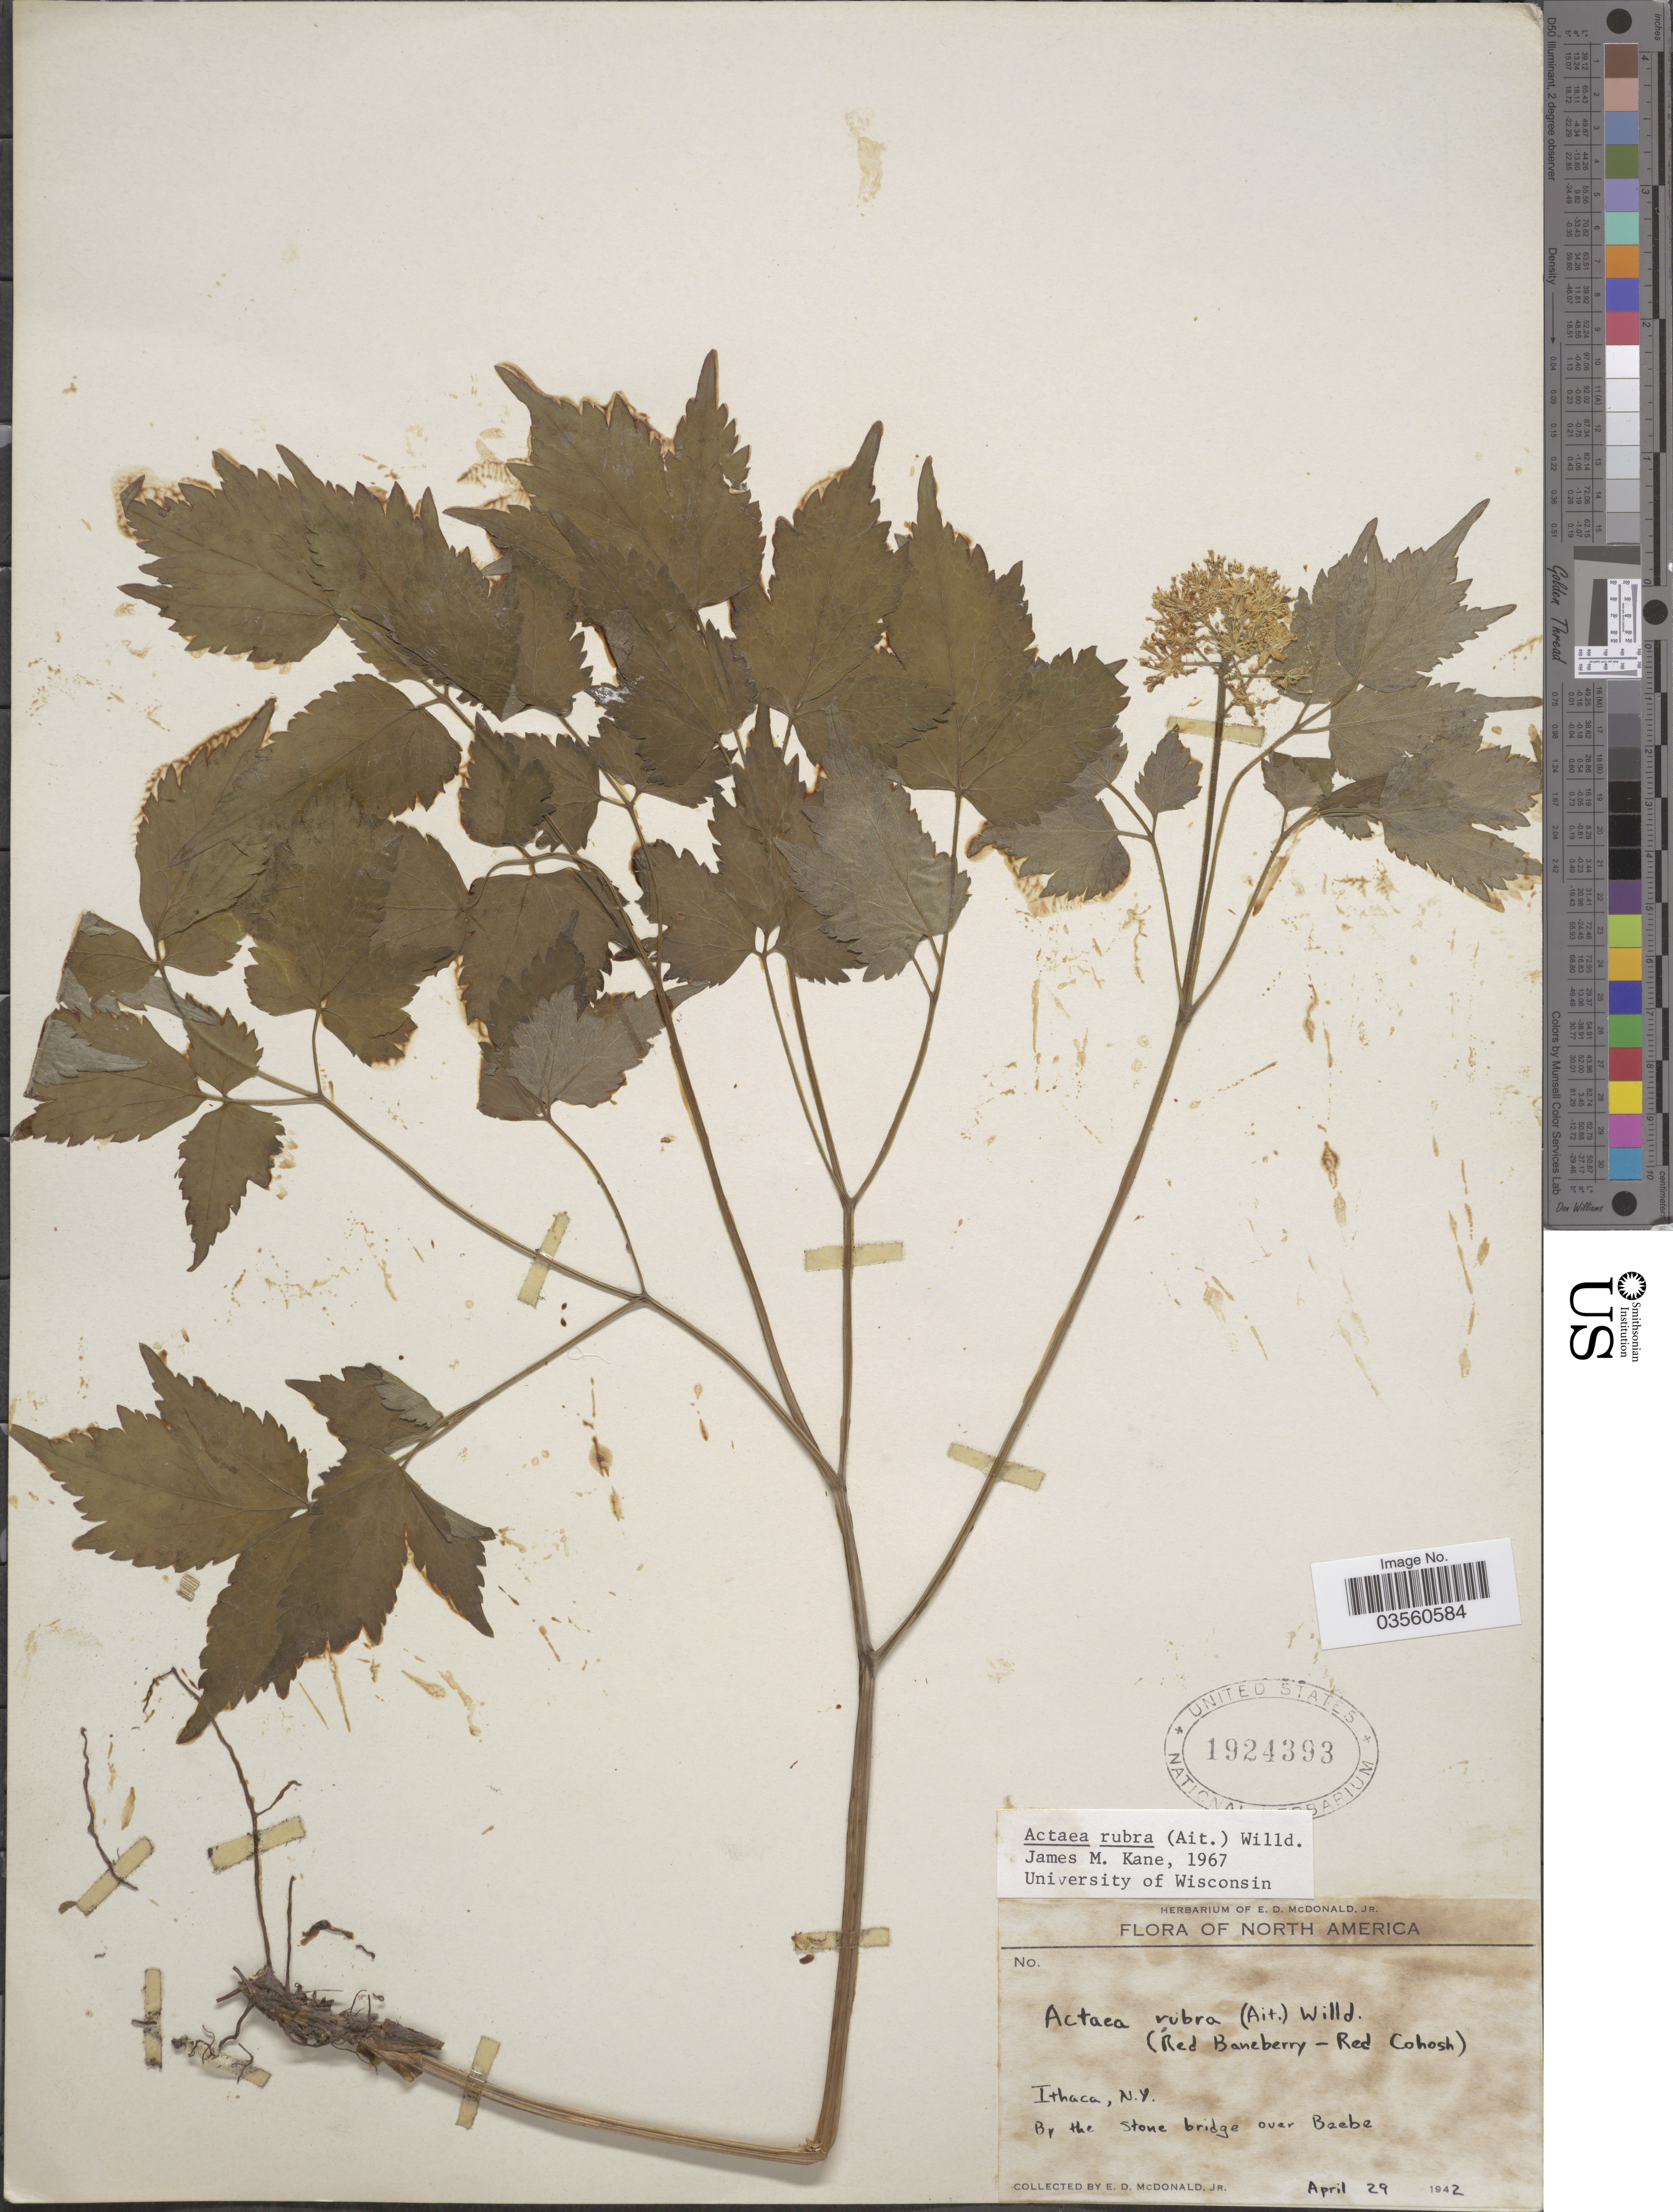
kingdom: Plantae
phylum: Tracheophyta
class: Magnoliopsida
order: Ranunculales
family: Ranunculaceae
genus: Actaea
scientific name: Actaea rubra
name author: (Aiton) Willd.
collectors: E. D. McDonald Jr.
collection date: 1942-04-29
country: United States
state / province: New York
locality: Ithaca. By the stone bridge over Beebe.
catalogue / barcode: US 1924393